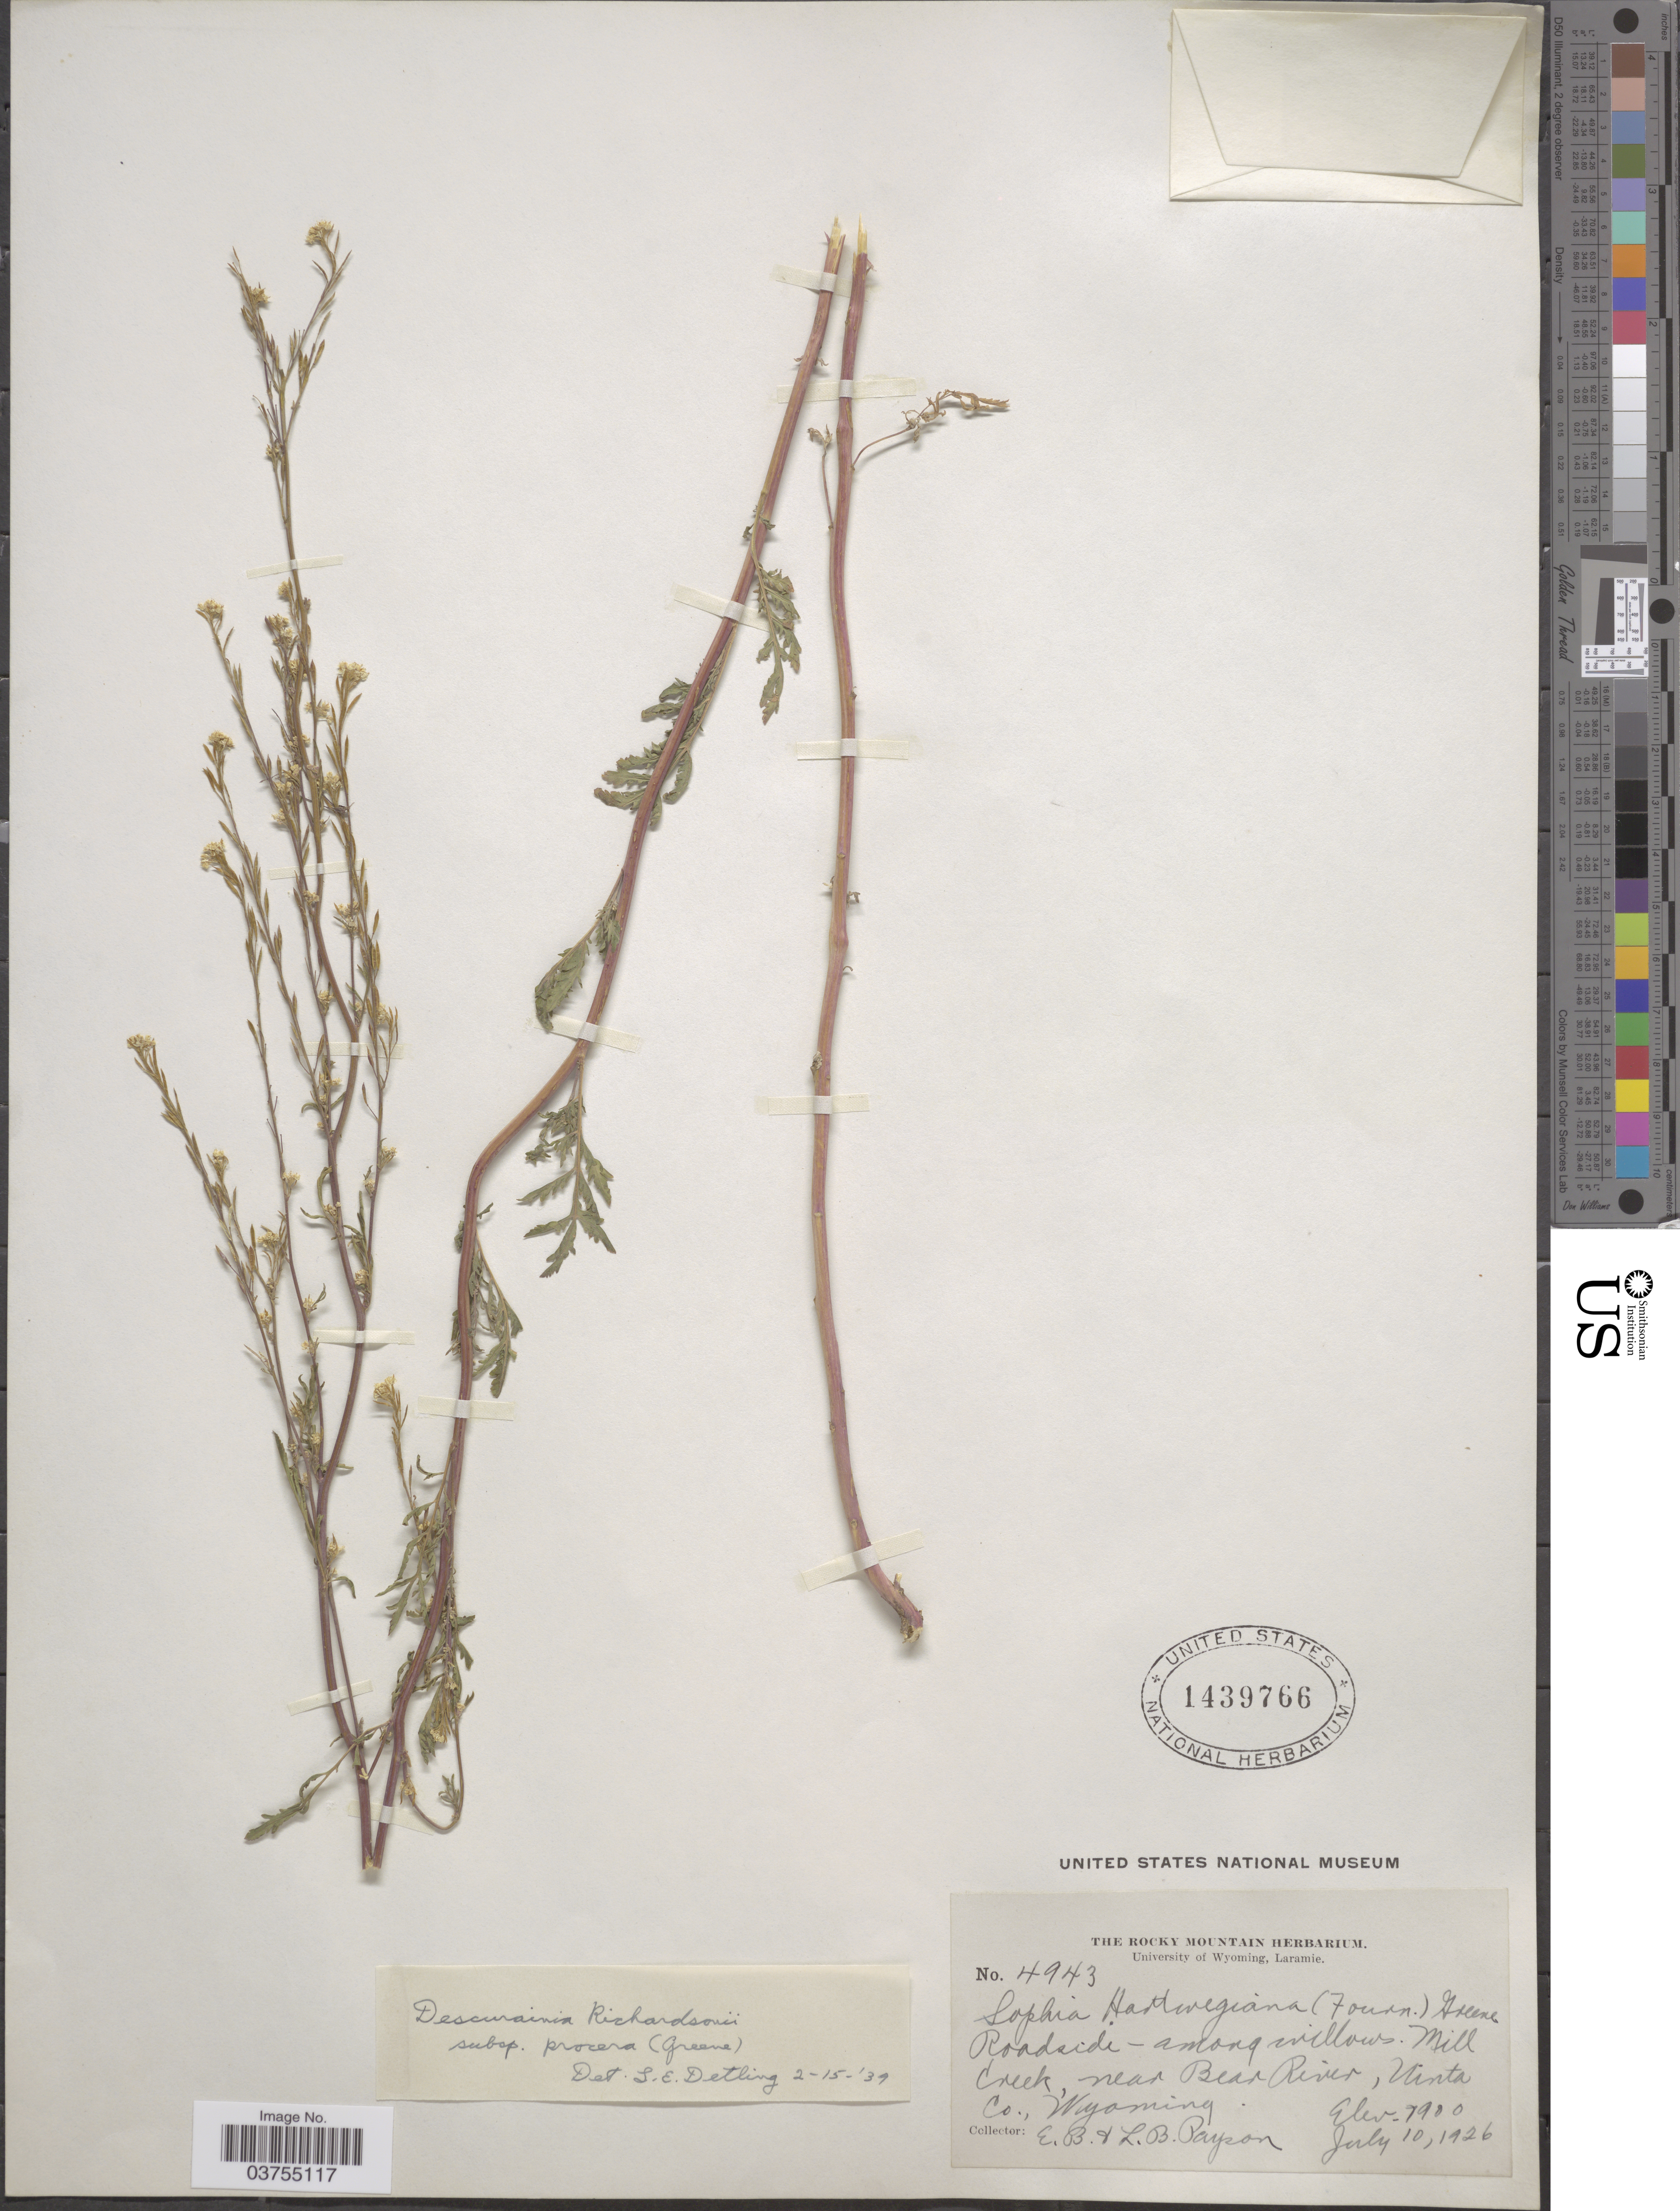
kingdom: Plantae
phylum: Tracheophyta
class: Magnoliopsida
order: Brassicales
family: Brassicaceae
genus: Descurainia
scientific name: Descurainia richardsonii subsp. procera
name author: (Greene) Detling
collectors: E. B. Payson & L. Payson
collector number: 4943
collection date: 1926-07-10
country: United States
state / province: Wyoming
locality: Mill Creek, near Bear River, Uinta Co.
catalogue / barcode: US 1439766